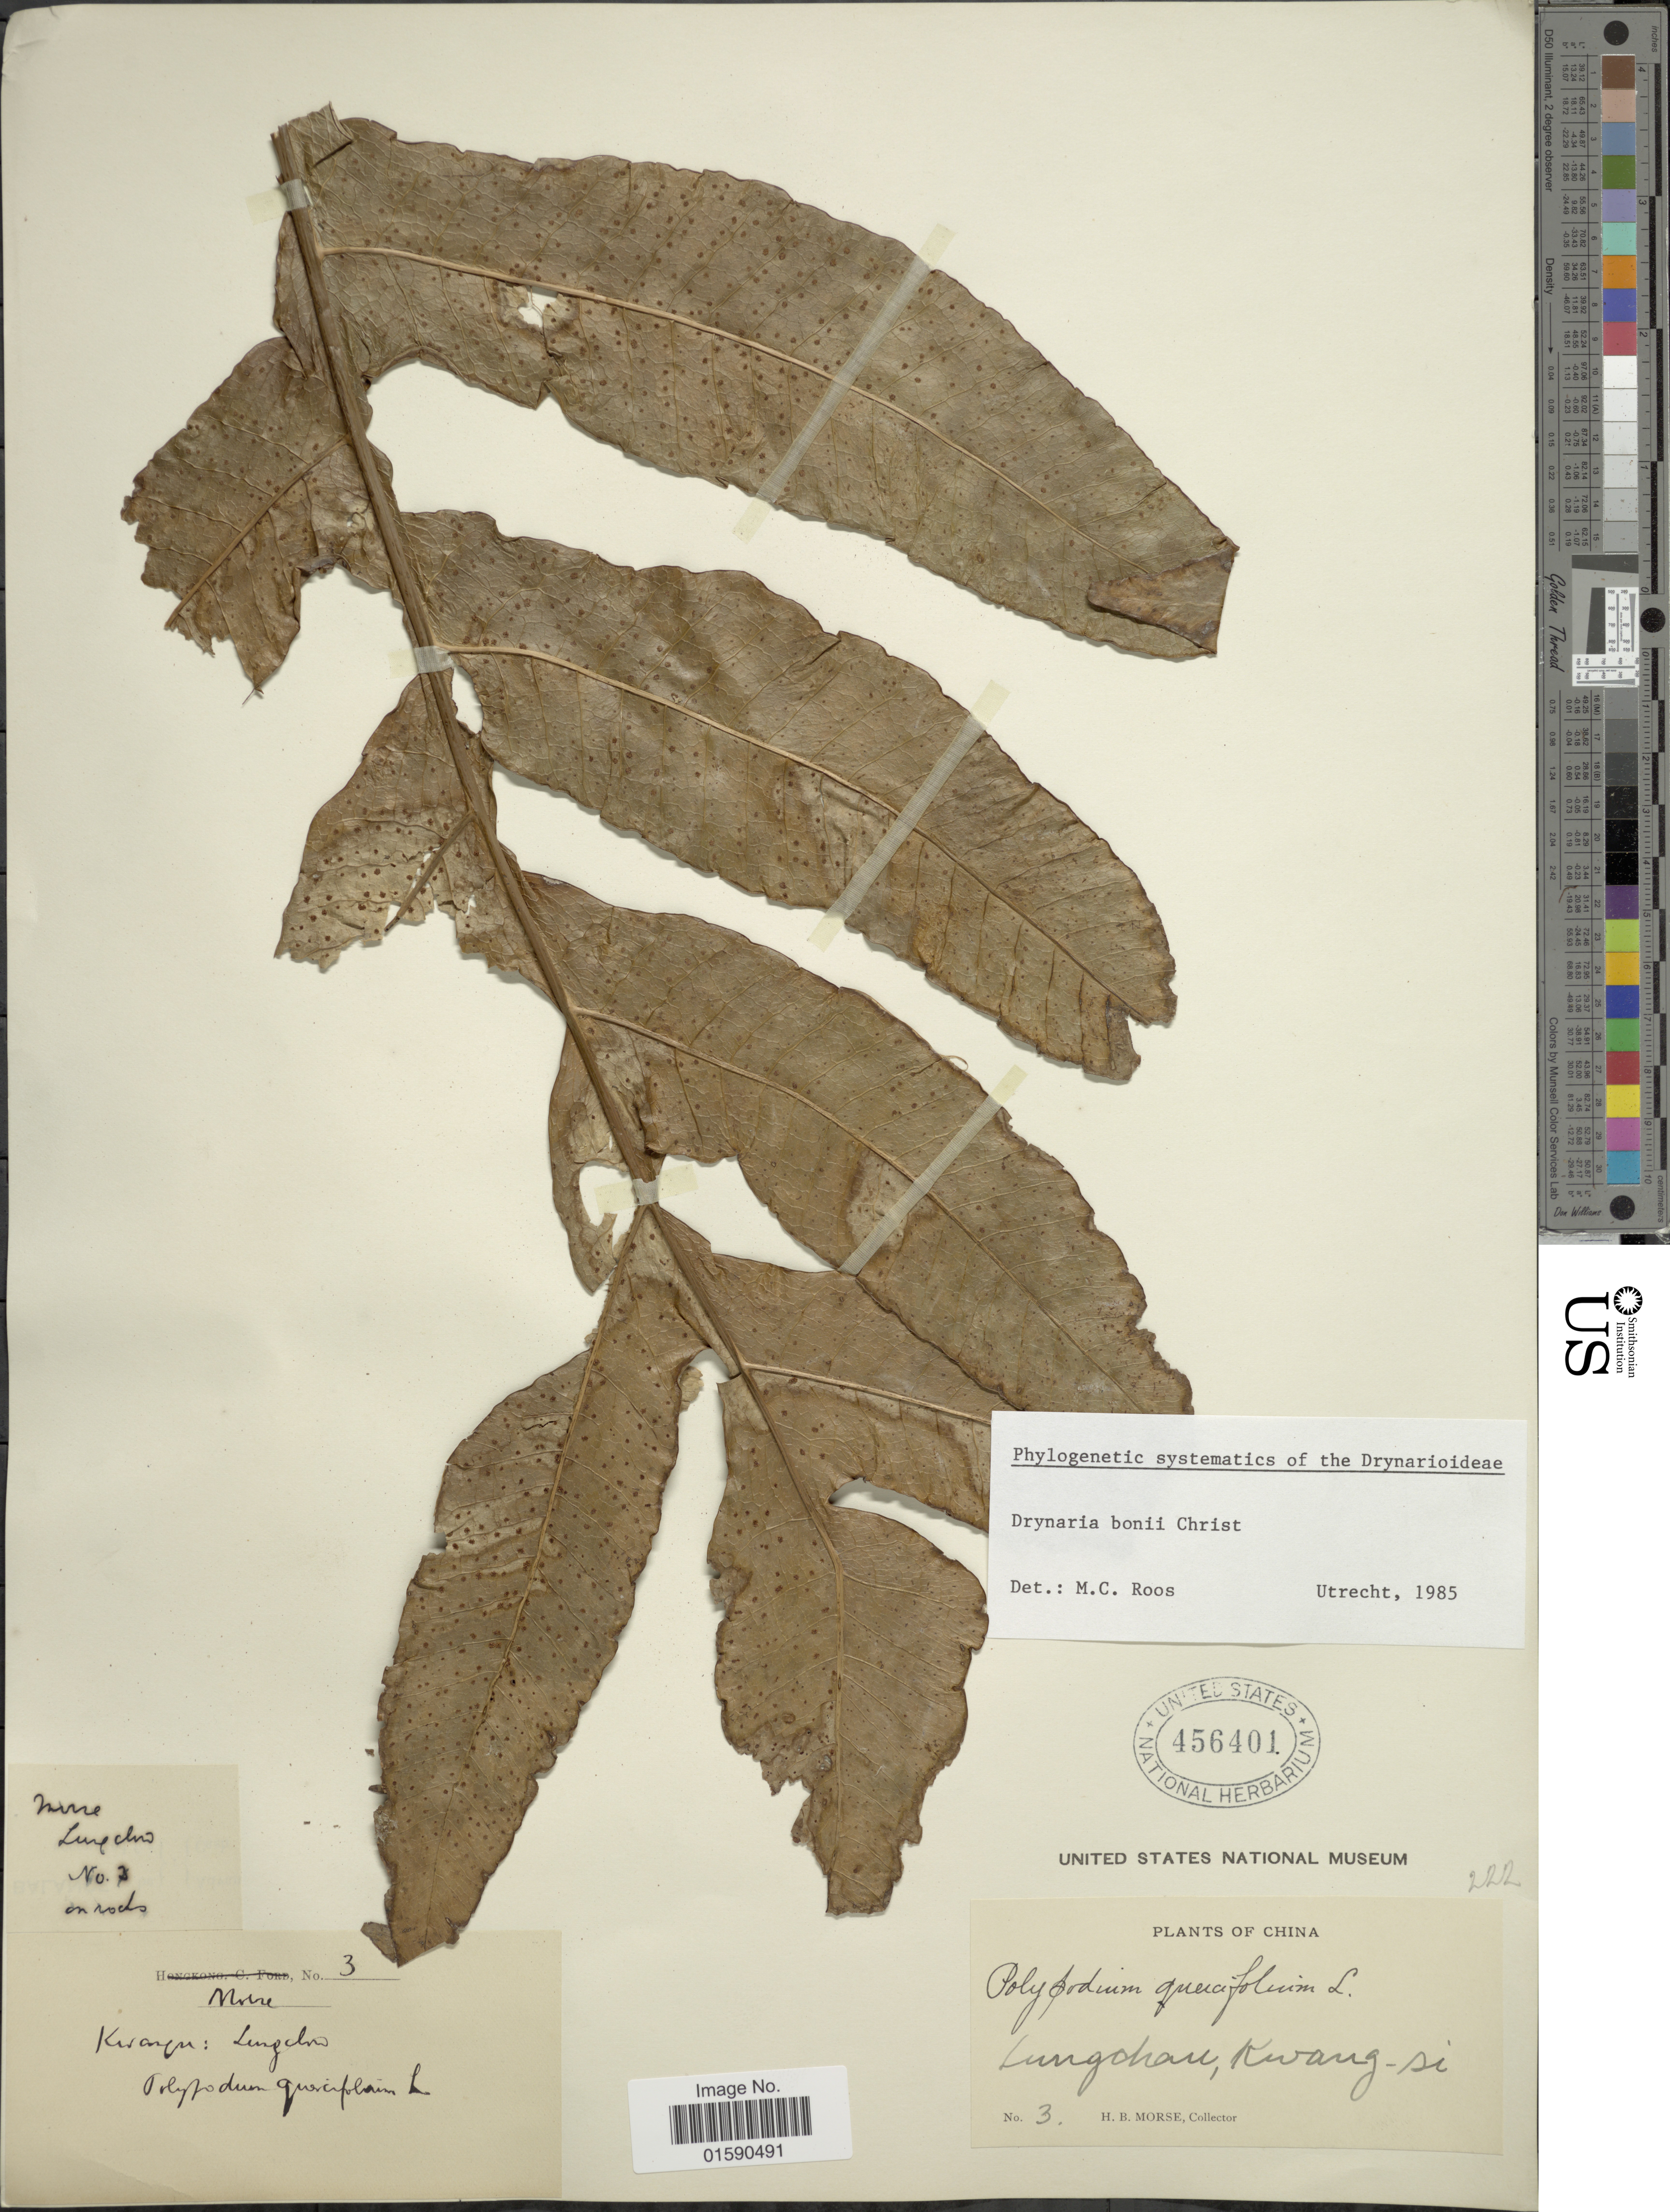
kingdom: Plantae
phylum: Tracheophyta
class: Polypodiopsida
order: Polypodiales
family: Polypodiaceae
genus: Drynaria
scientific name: Drynaria bonii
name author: Christ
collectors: H. Morse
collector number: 3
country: China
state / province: Guangxi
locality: Lungchau, Kwangsi-si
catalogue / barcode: US 456401